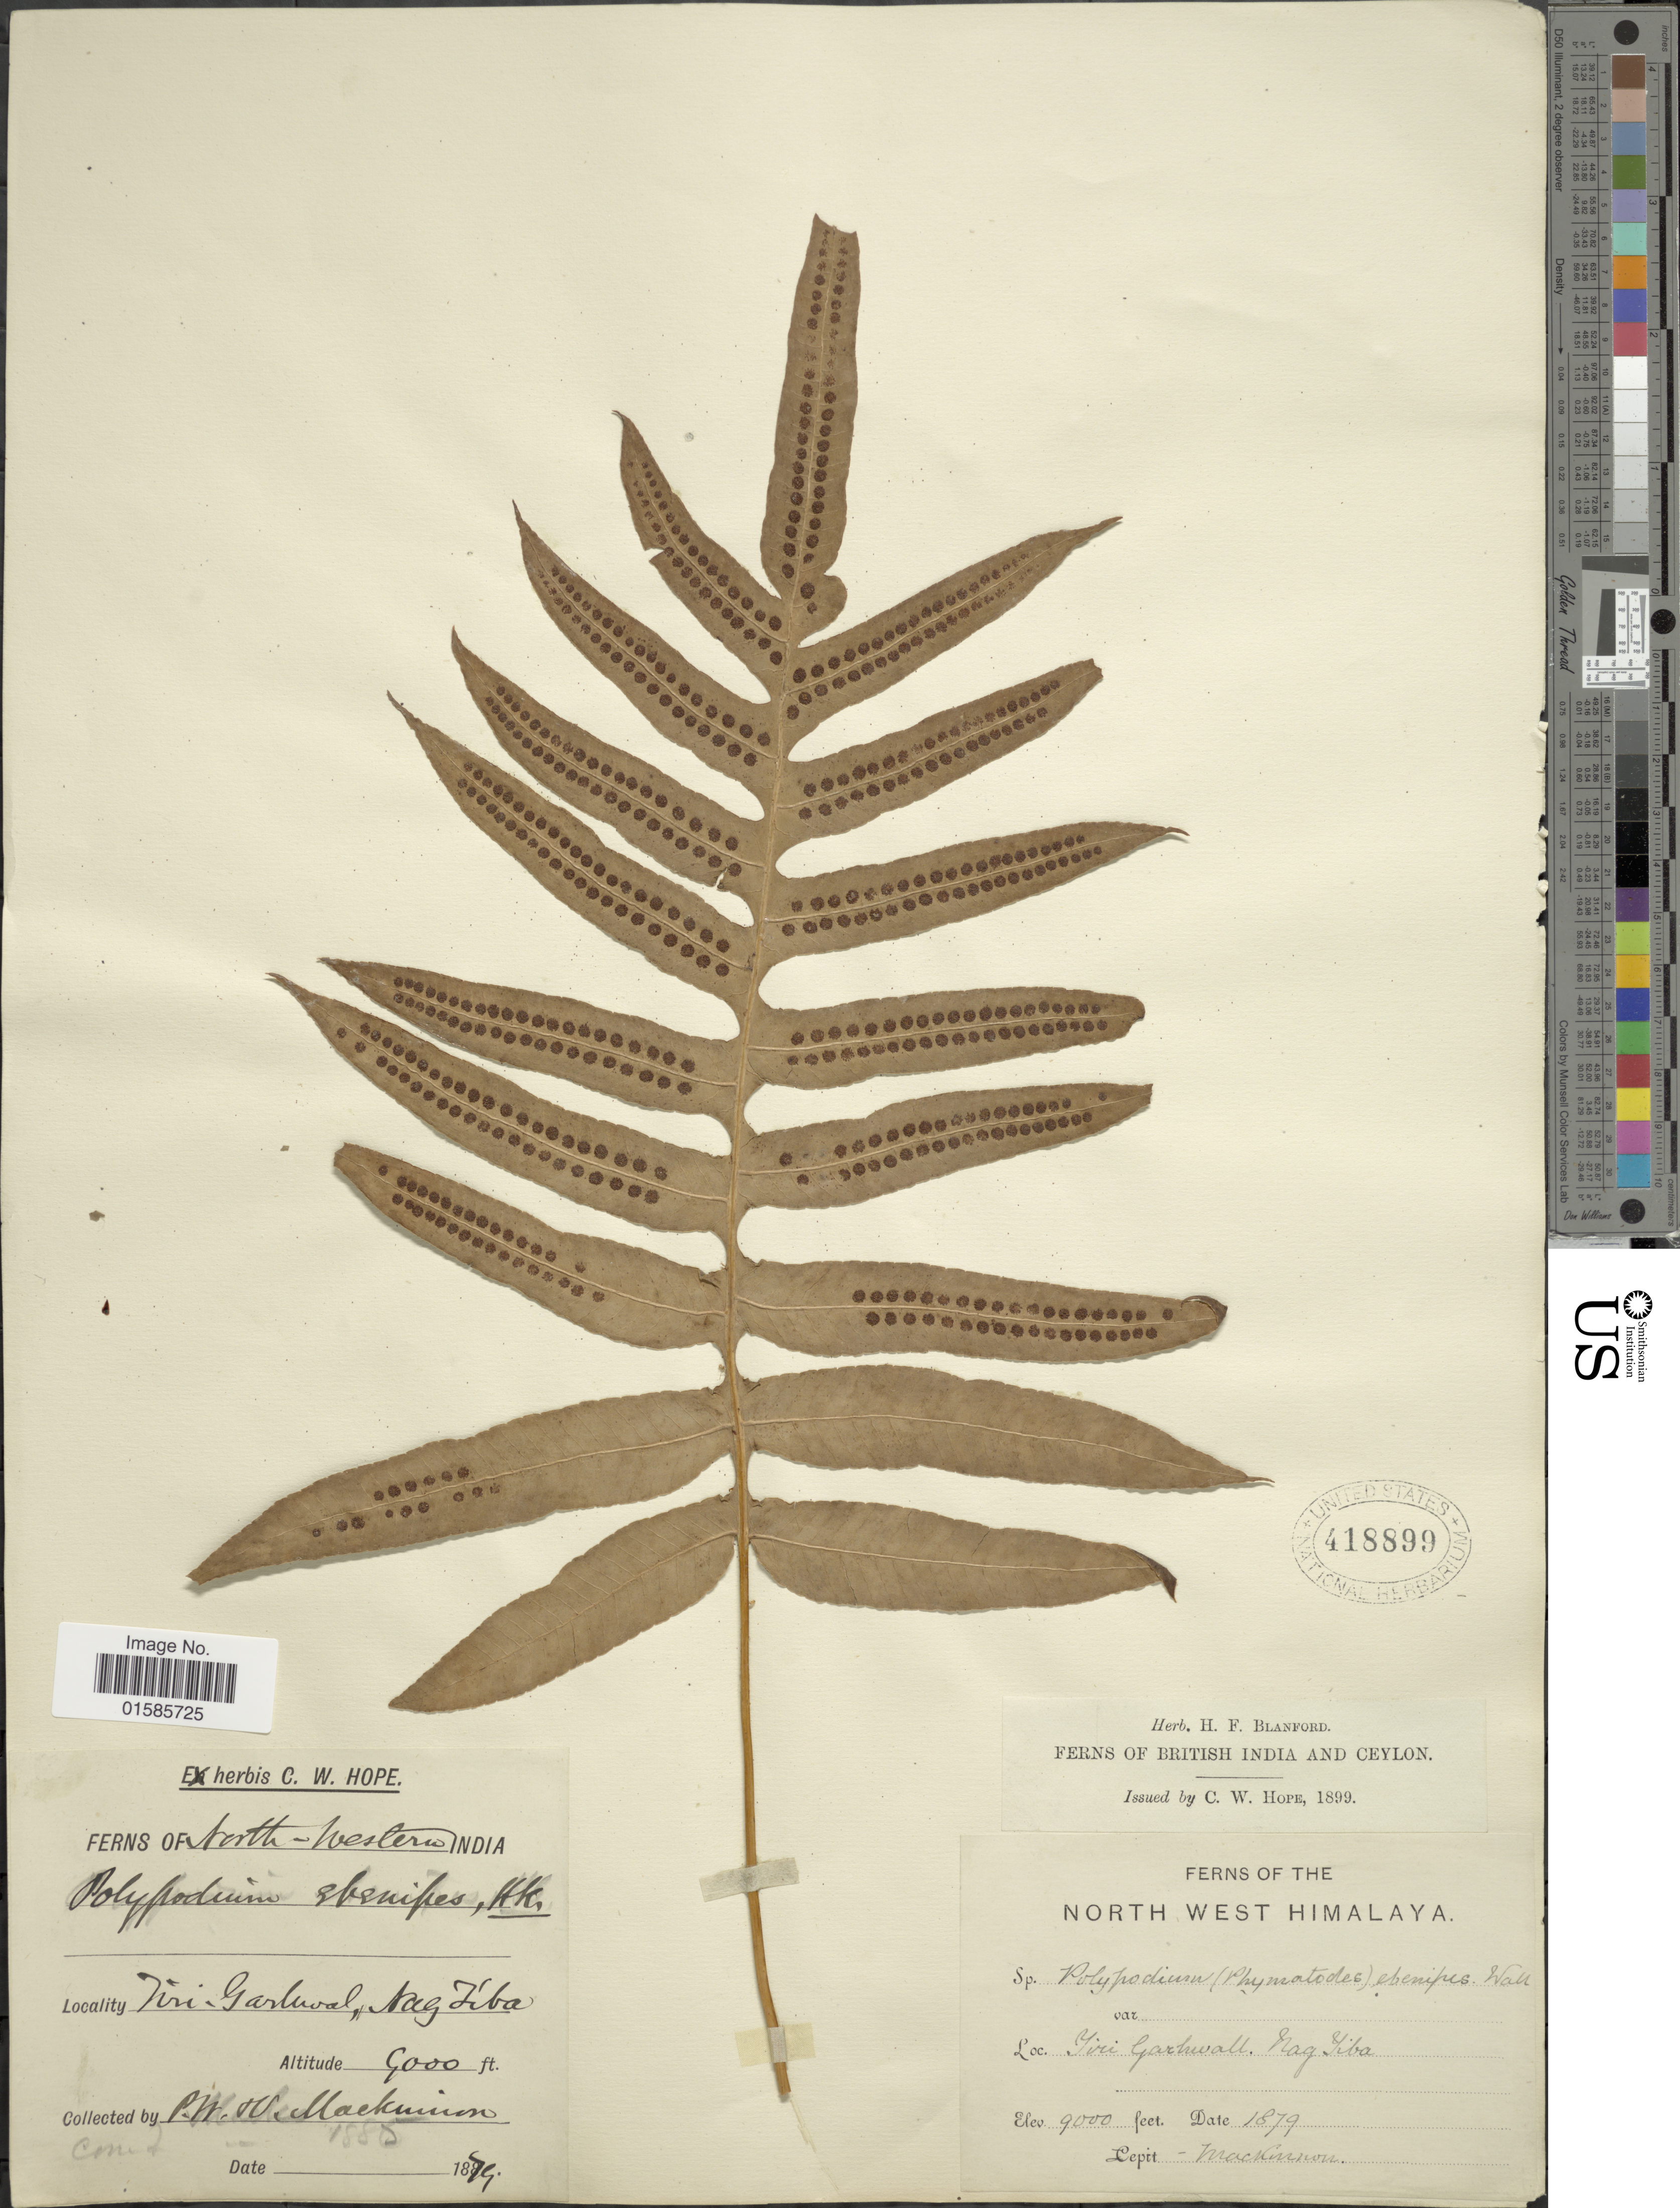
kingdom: Plantae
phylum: Tracheophyta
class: Polypodiopsida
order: Polypodiales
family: Polypodiaceae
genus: Microsorum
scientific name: Microsorum ebenipes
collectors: P. Mackinnon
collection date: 1879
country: India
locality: North-western India, Tiri, Garhwal, Nag Tiba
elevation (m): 2743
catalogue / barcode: US 418899